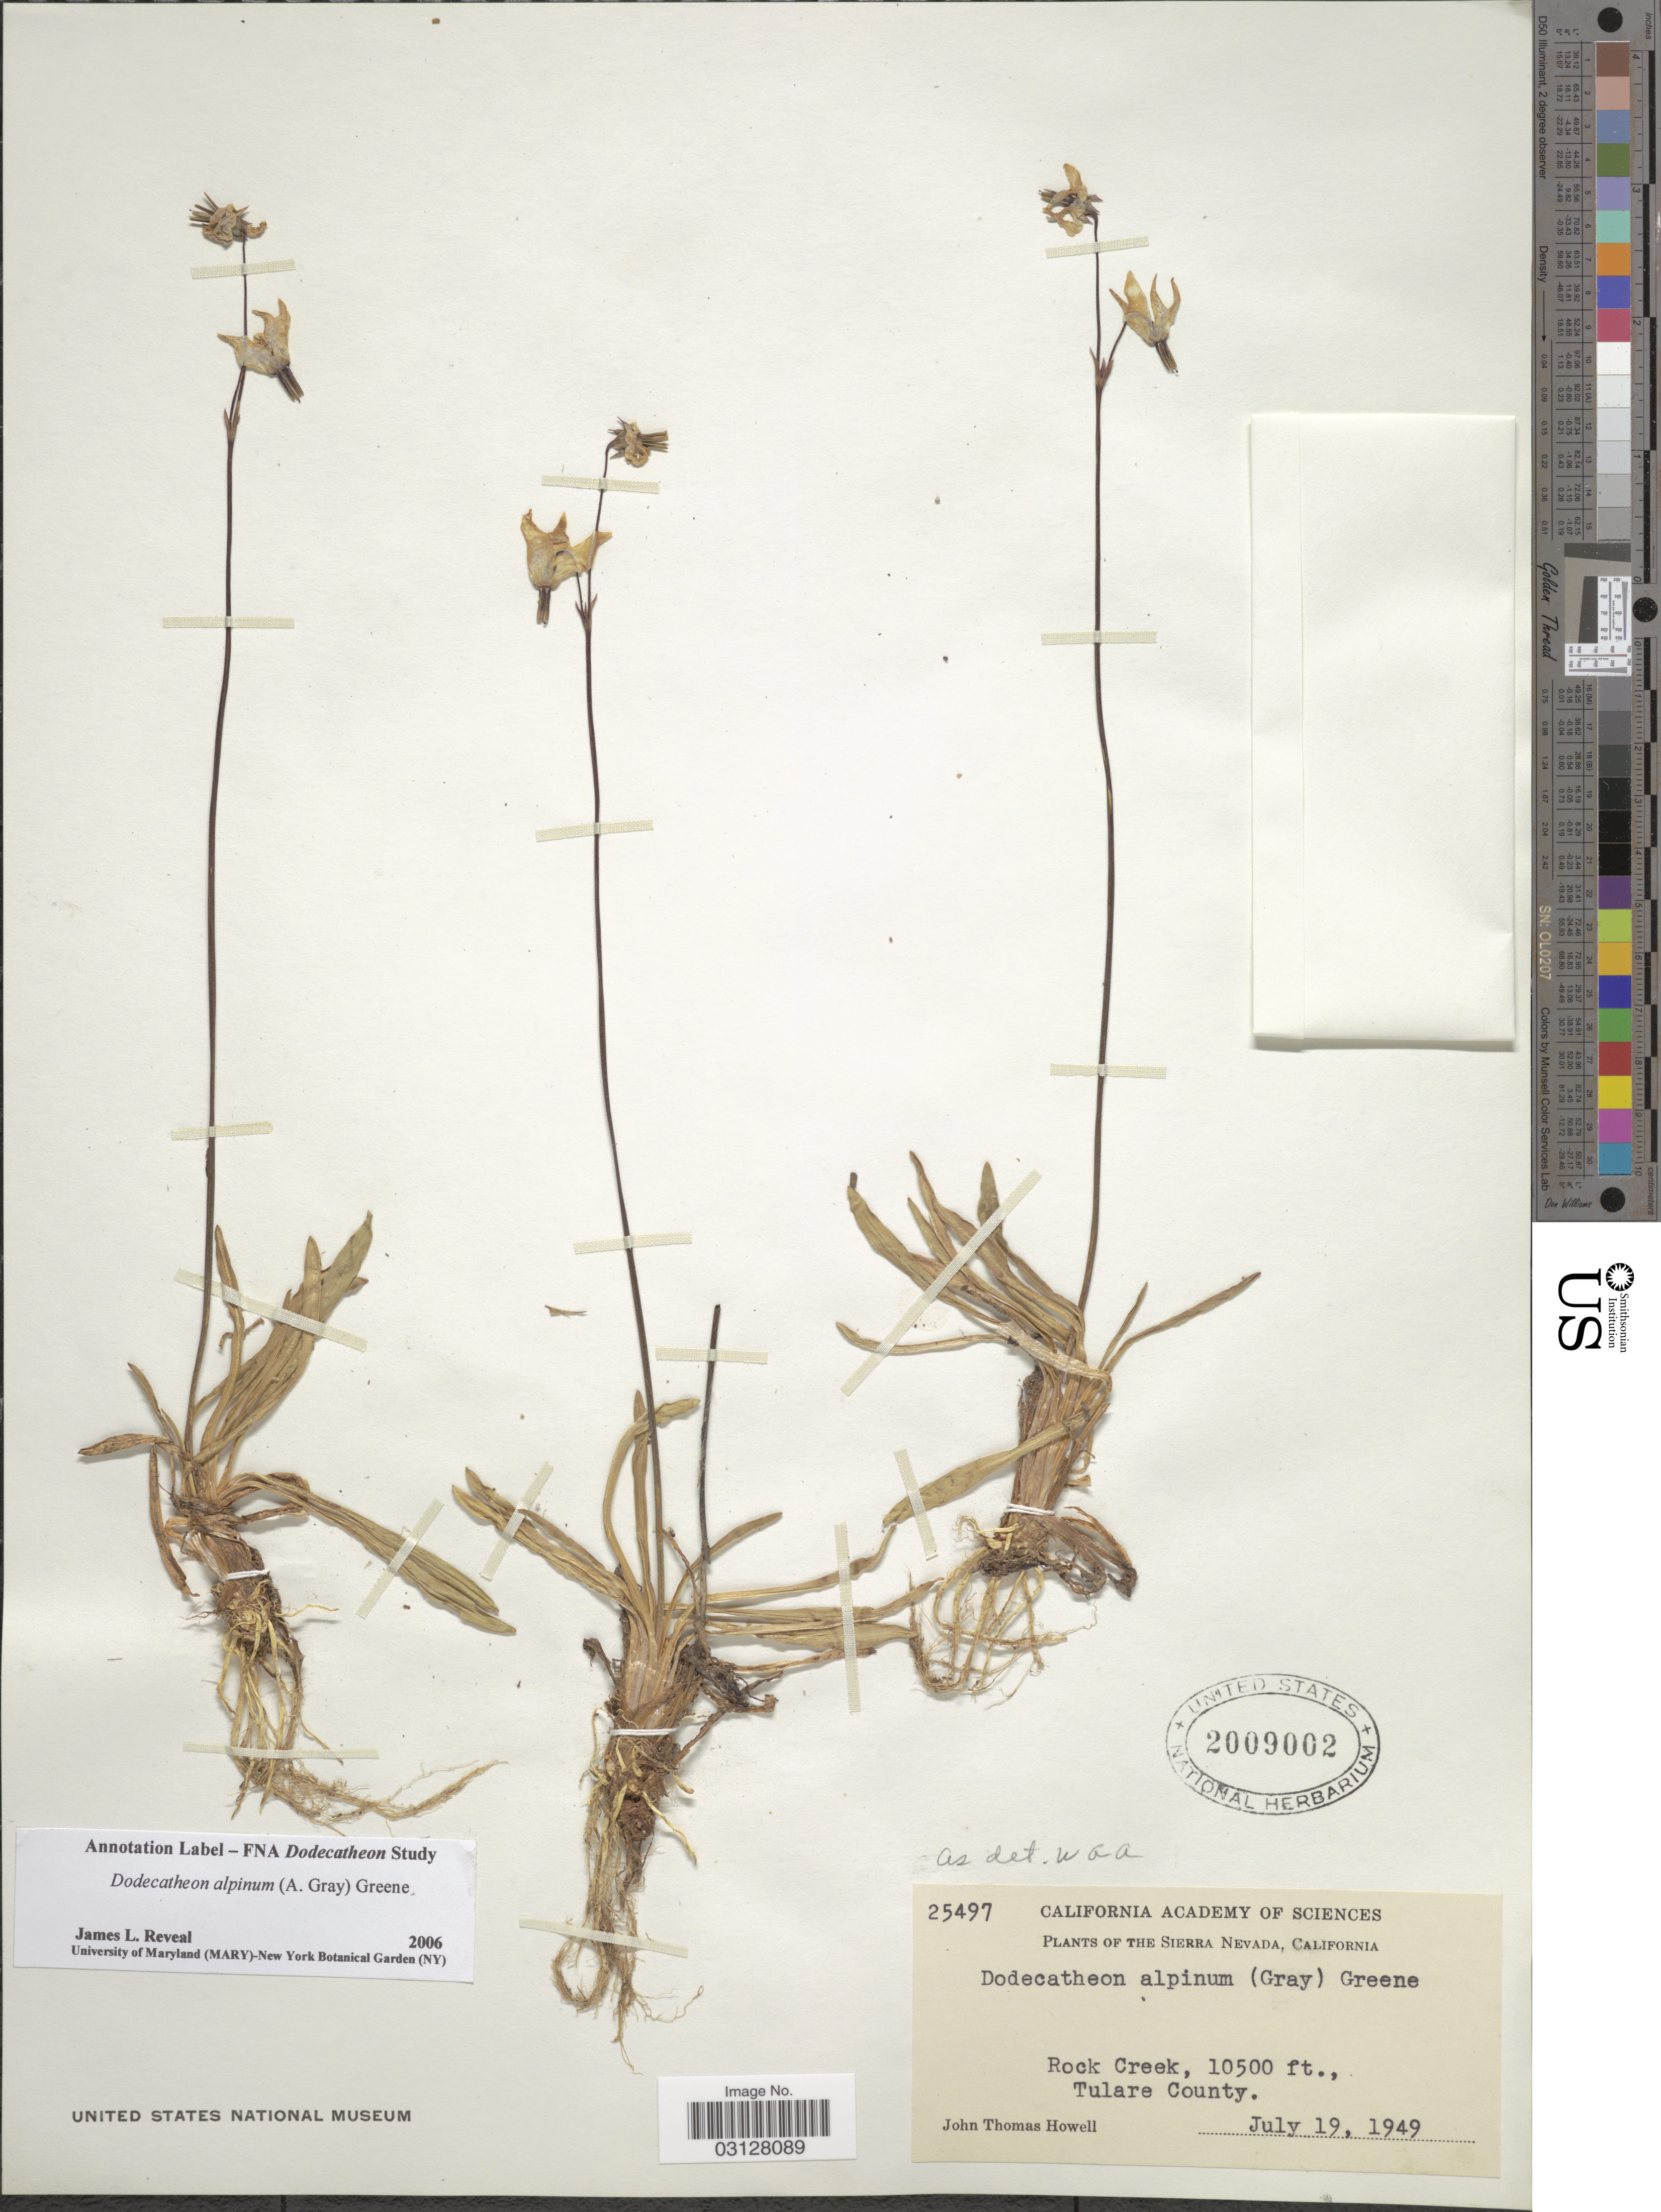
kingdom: Plantae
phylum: Tracheophyta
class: Magnoliopsida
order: Ericales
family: Primulaceae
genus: Dodecatheon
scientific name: Dodecatheon alpinum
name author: (A. Gray) Greene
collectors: J. T. Howell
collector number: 25497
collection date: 1949-07-19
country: United States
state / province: California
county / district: Tulare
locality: The Sierra Nevada. Rock Creek, Tulare County.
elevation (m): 3200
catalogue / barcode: US 2009002